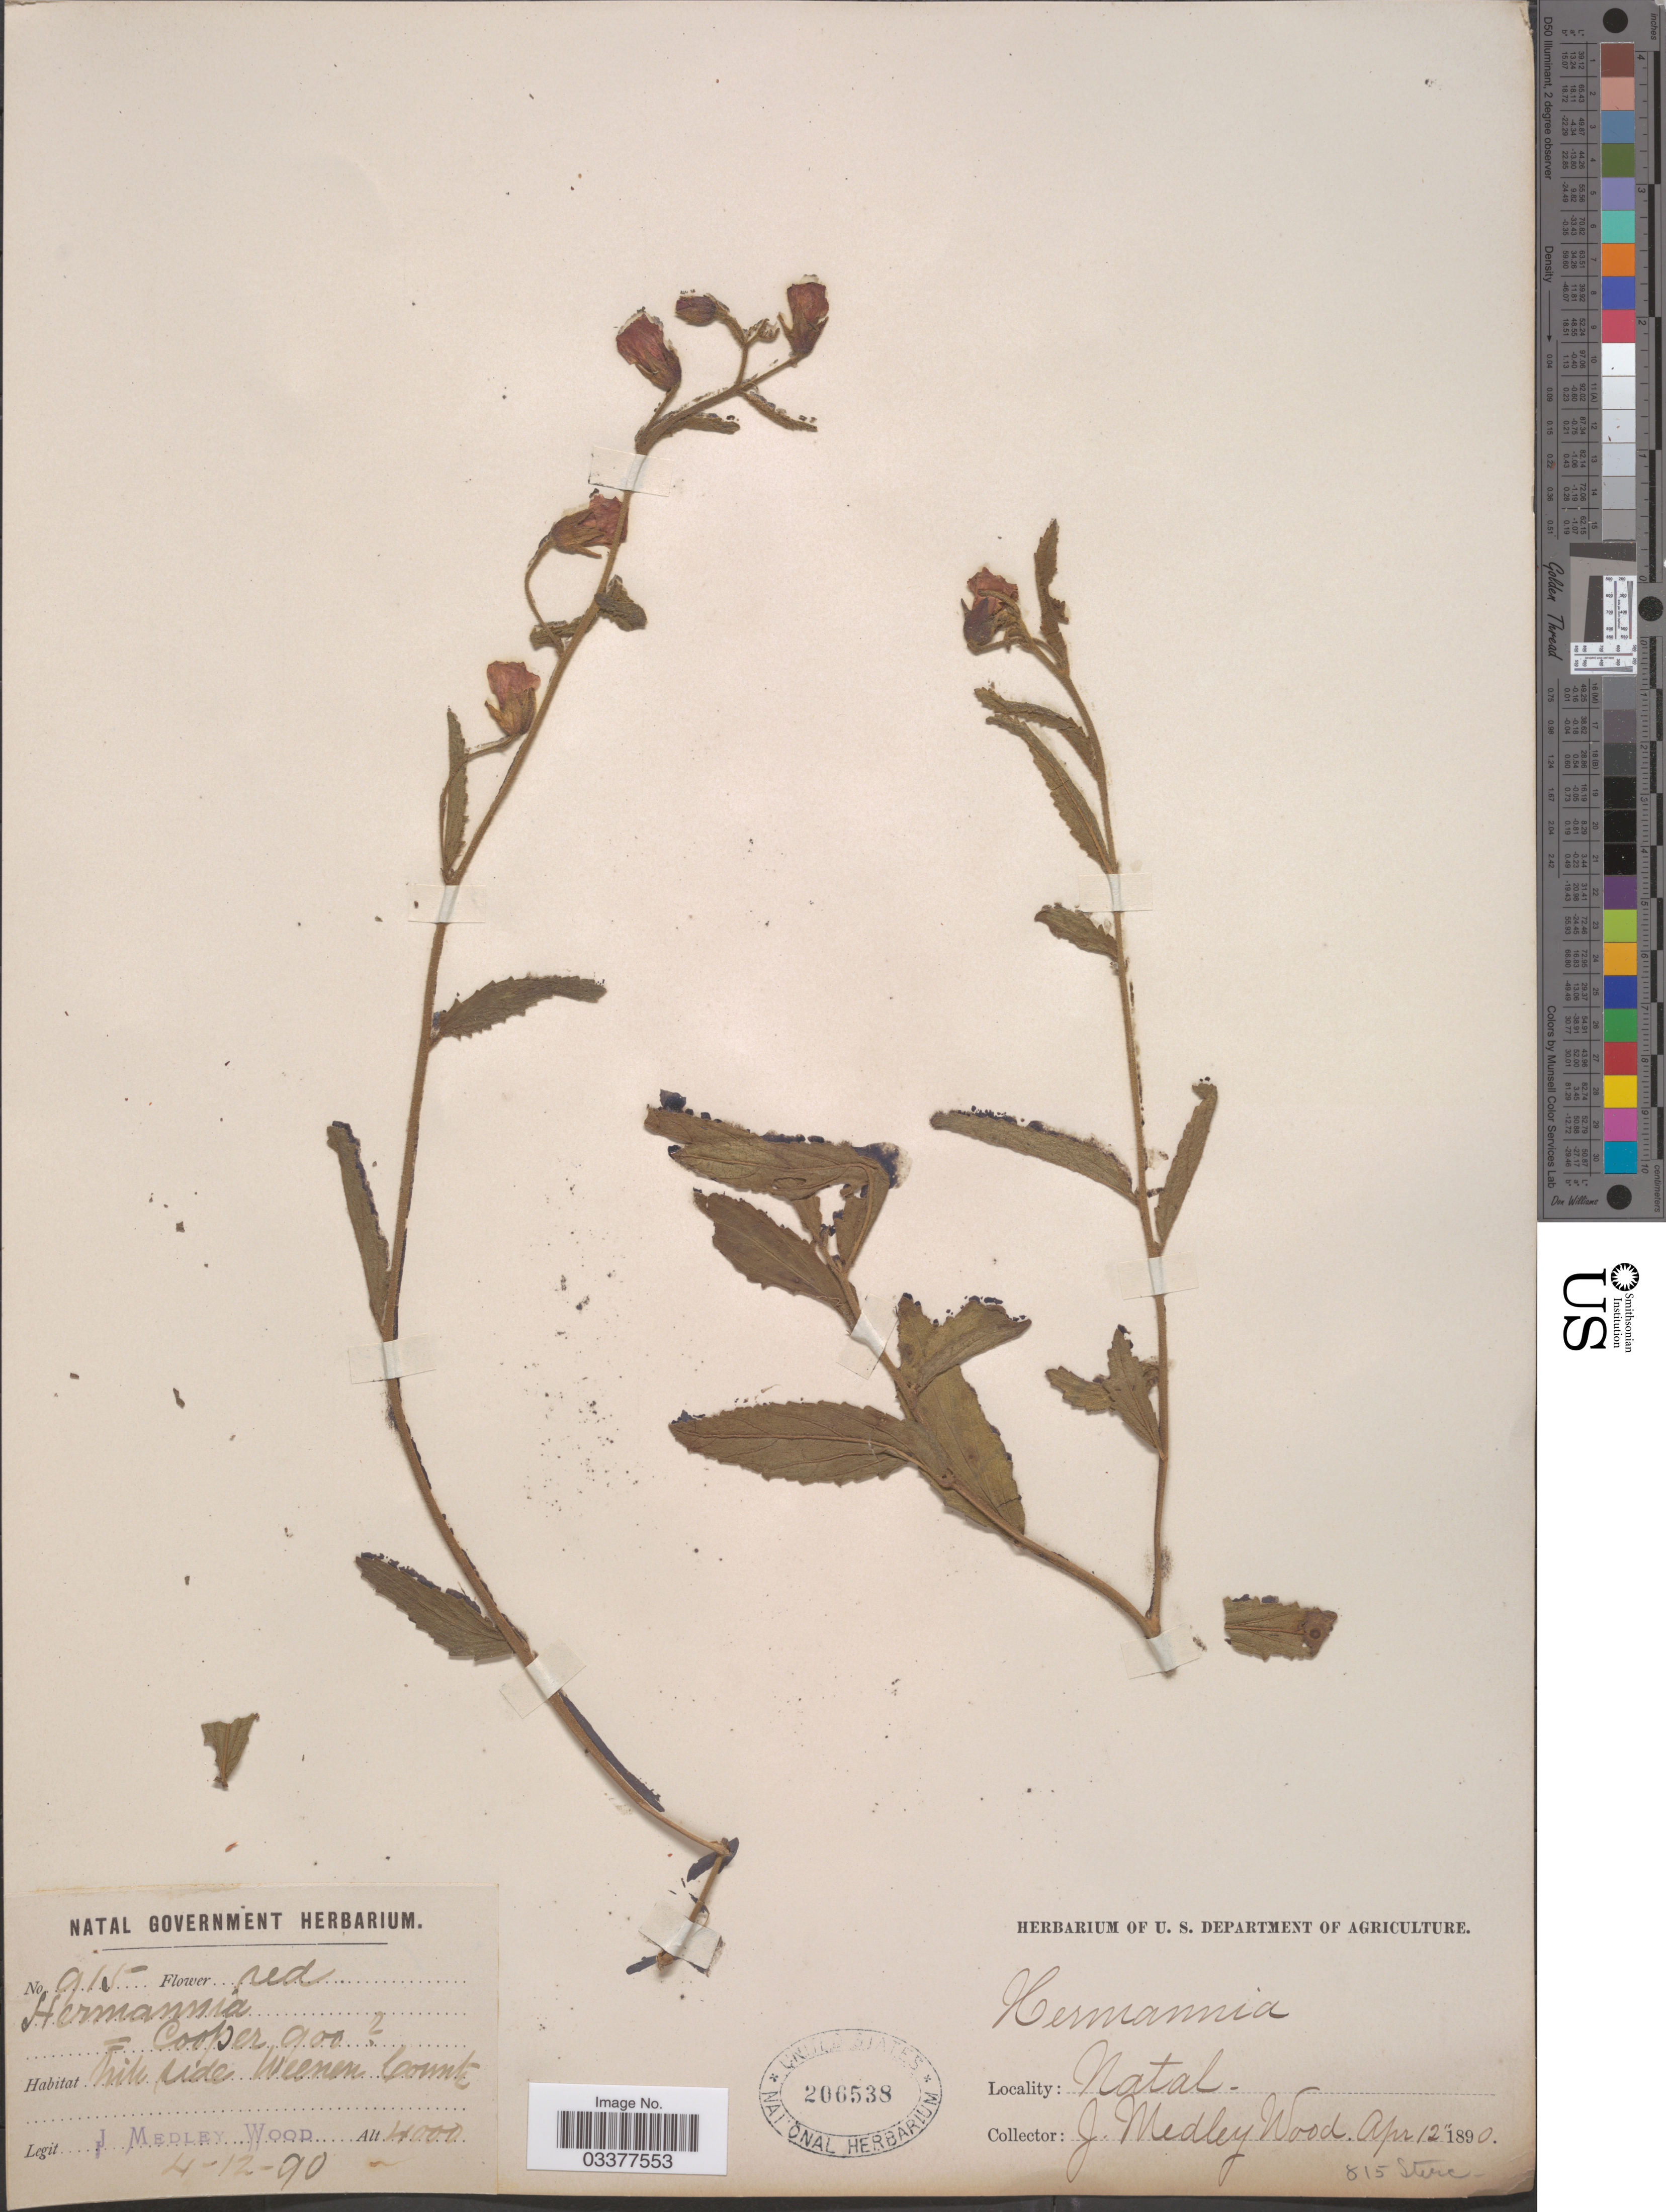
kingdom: Plantae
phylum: Tracheophyta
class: Magnoliopsida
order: Malvales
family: Malvaceae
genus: Hermannia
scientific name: Hermannia sp.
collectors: J. Medley Wood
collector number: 915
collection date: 1890-12-04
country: South Africa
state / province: KwaZulu-Natal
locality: Hill side Weenen County. Natal.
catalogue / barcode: US 206538